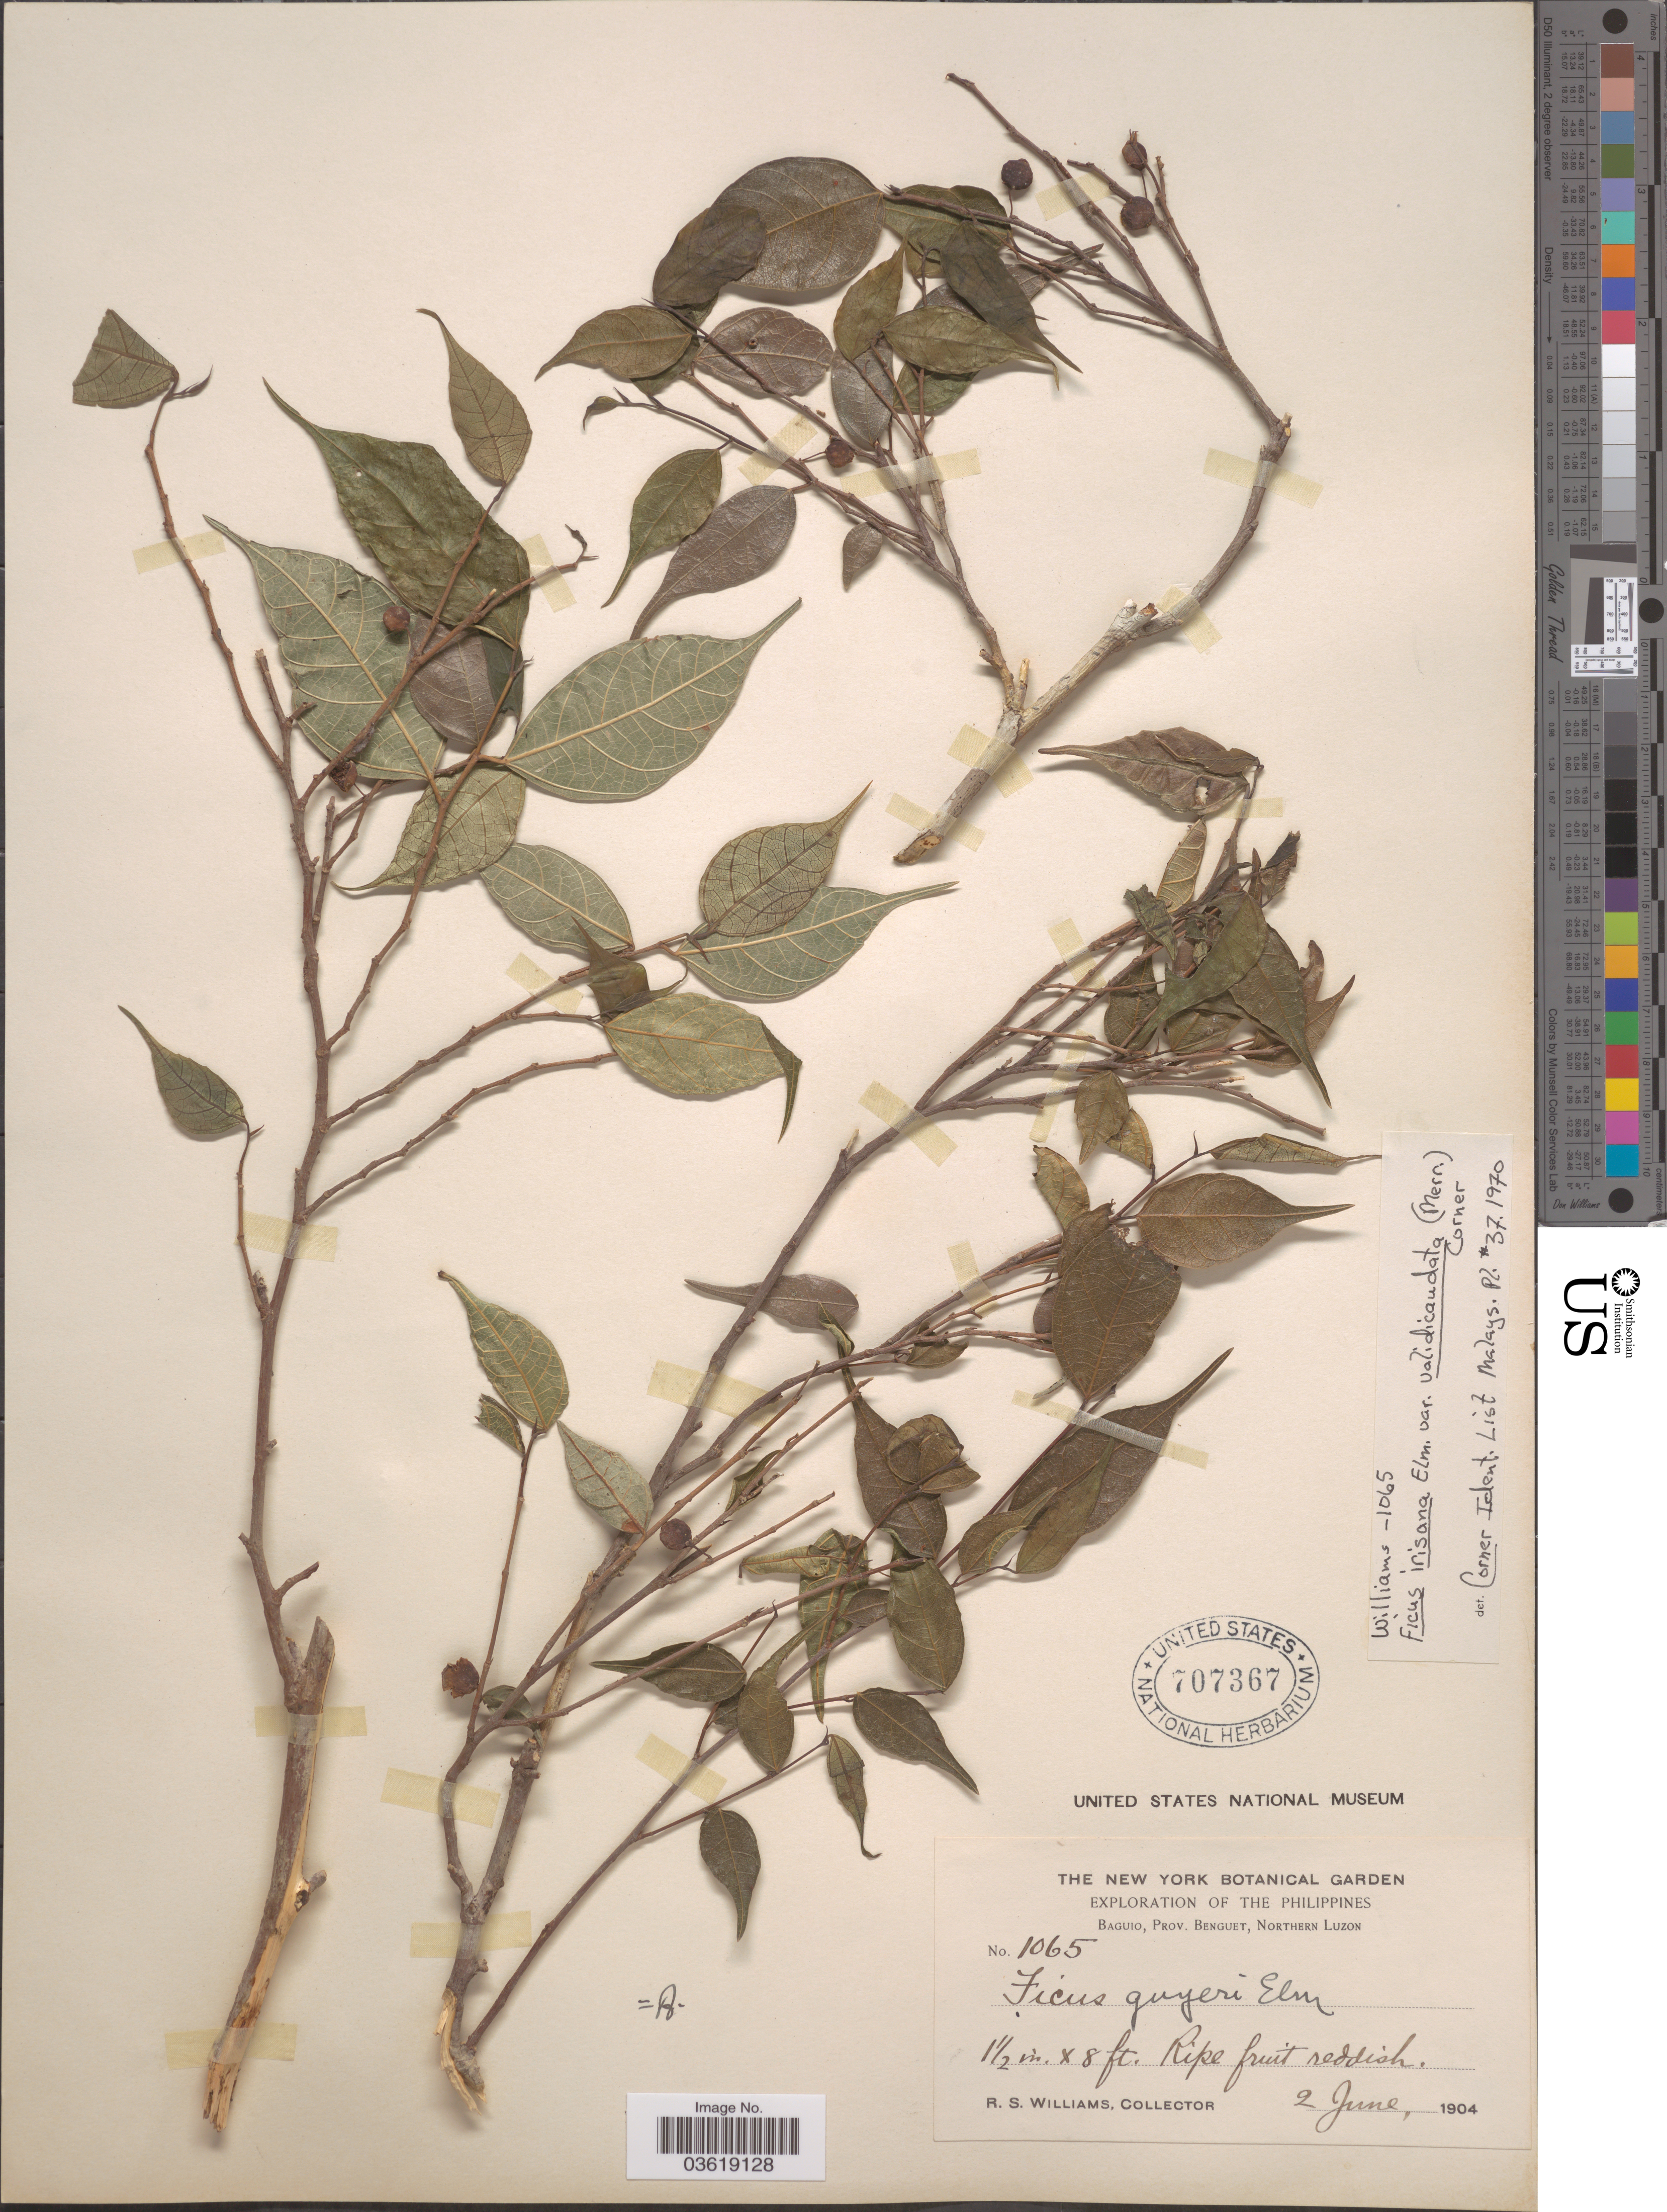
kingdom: Plantae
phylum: Tracheophyta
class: Magnoliopsida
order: Rosales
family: Moraceae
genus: Ficus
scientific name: Ficus irisana var. validicaudata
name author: Corner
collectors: R. S. Williams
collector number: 1065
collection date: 1904-06-02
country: Philippines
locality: Baguio, Prov. Benguet, Northern Luzon.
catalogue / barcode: US 707367